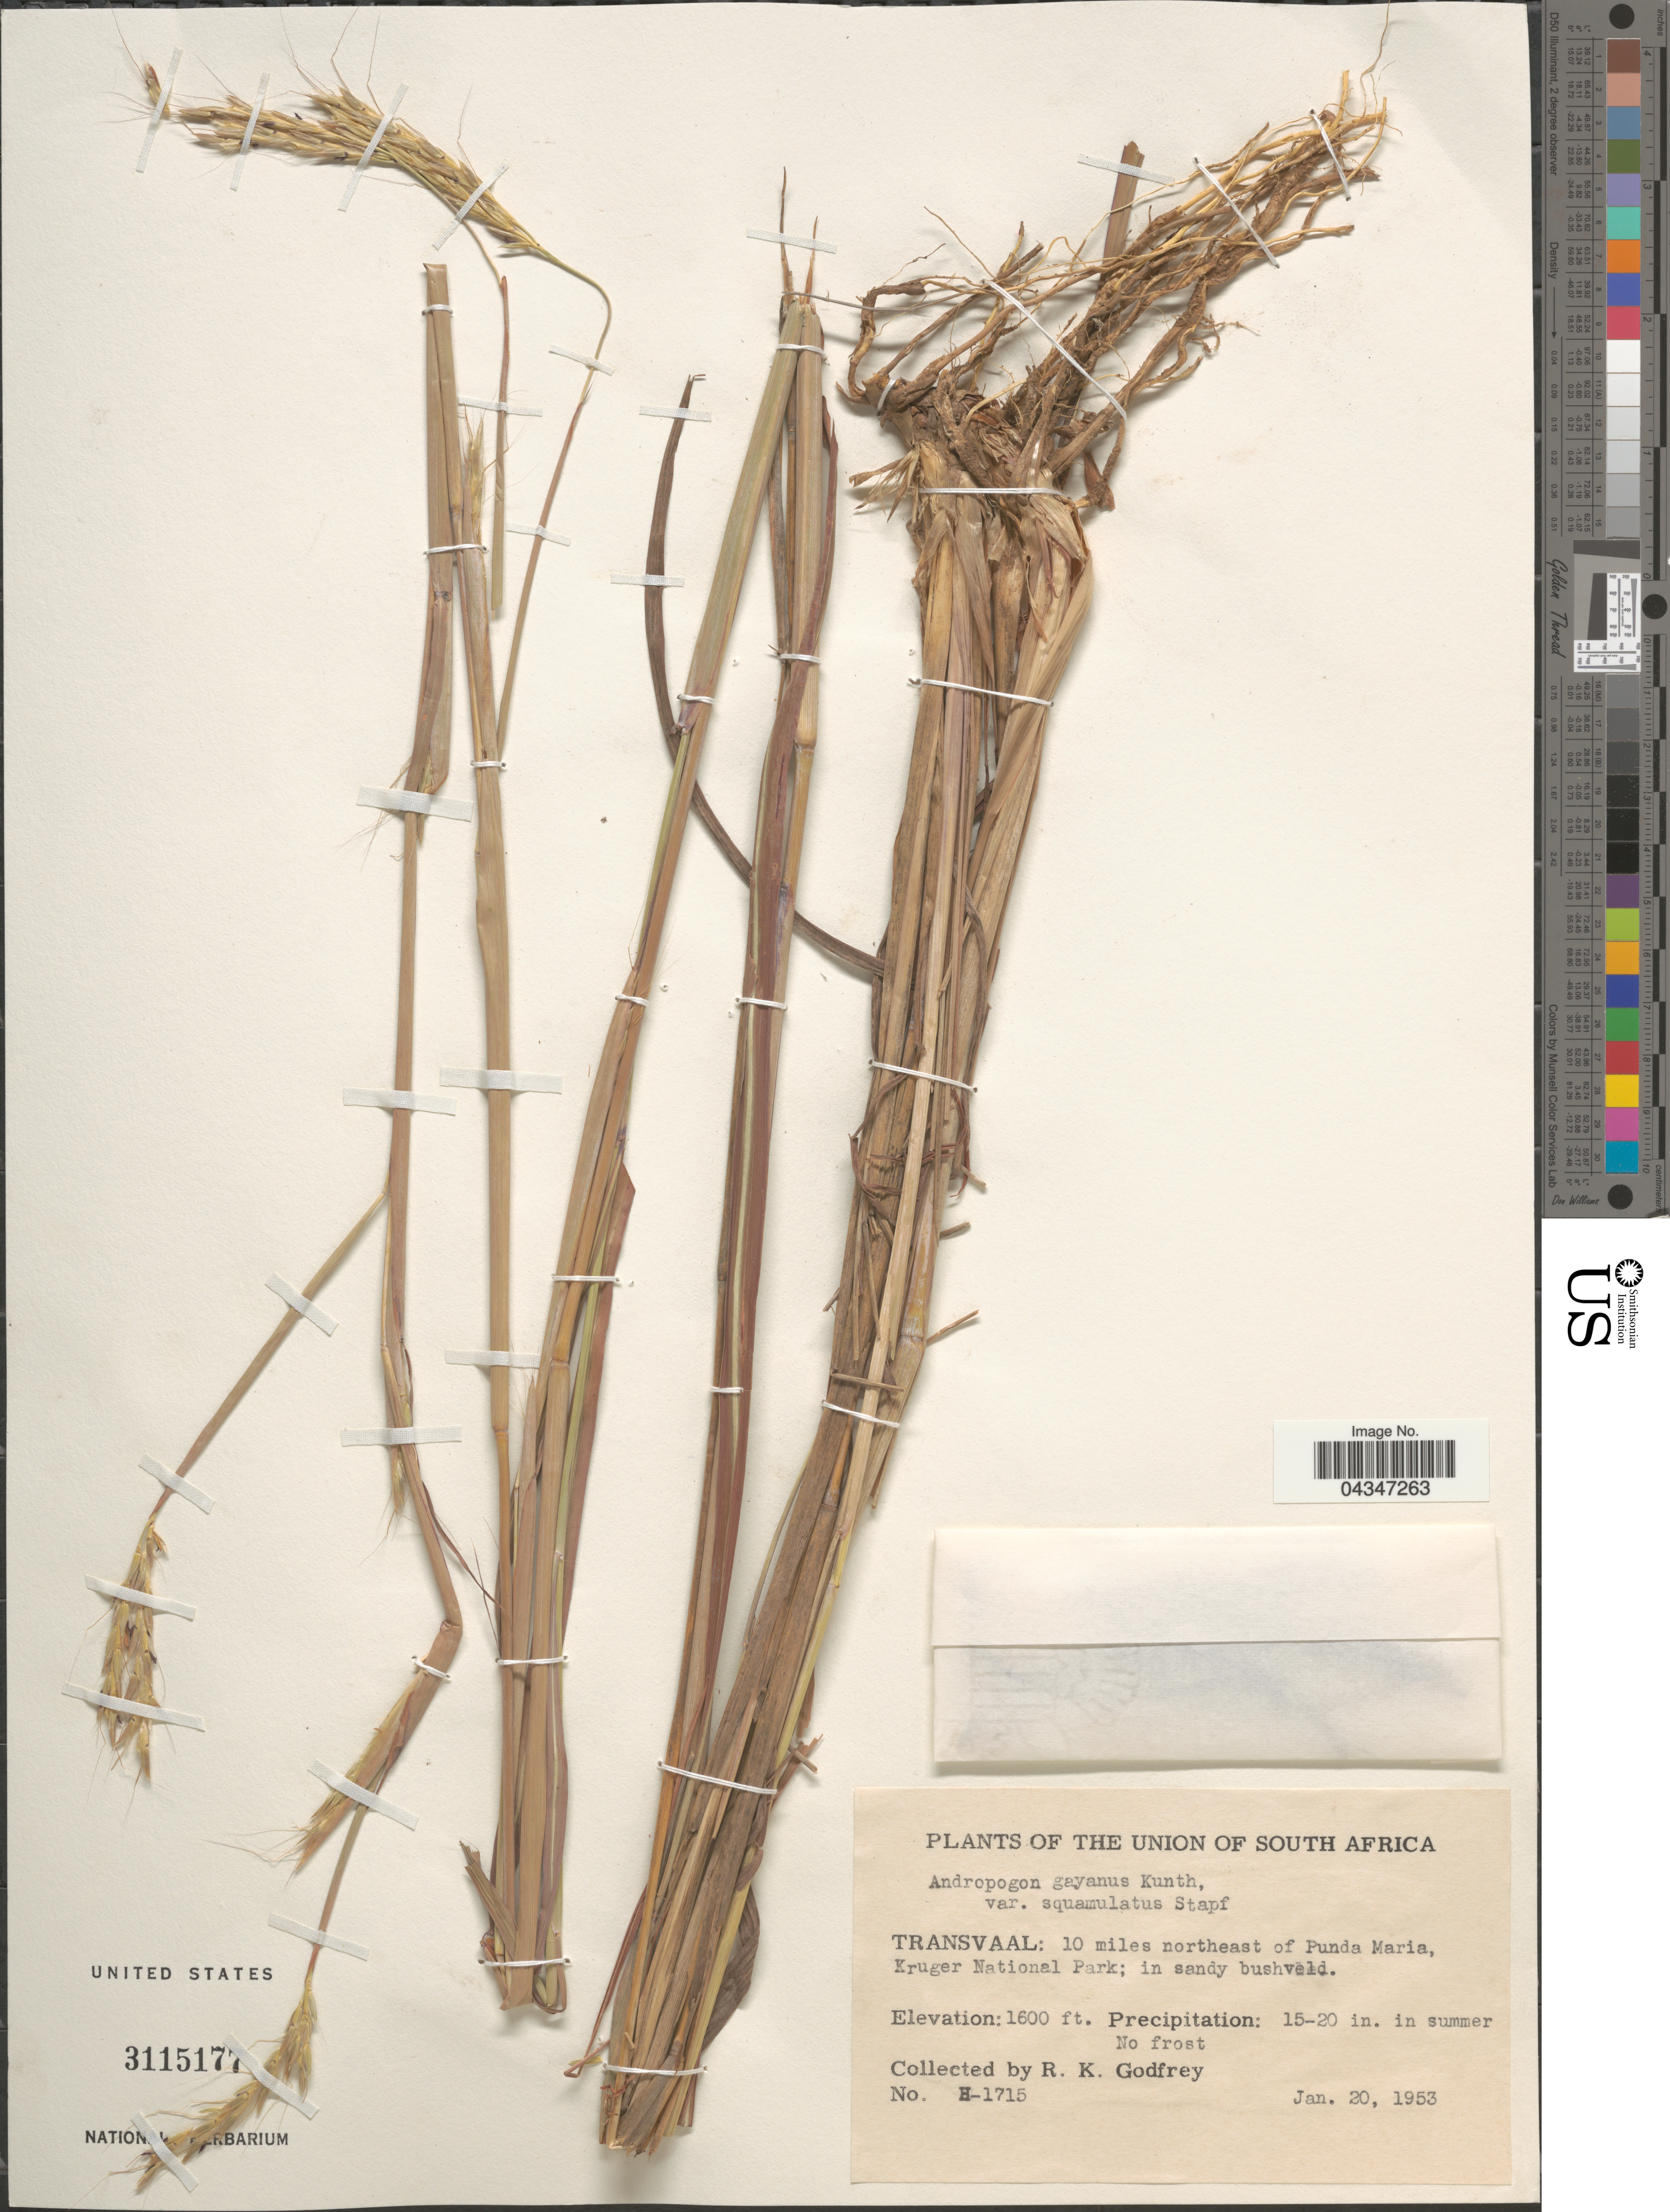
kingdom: Plantae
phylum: Tracheophyta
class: Liliopsida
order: Poales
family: Poaceae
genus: Andropogon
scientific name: Andropogon gayanus var. polycladus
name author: (Hack.) Clayton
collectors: R. K. Godfrey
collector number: H-1715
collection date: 1953-01-20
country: South Africa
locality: Union of South Africa. Transvaal: 10 miles northeast of Punda Maria, Kruger National Park.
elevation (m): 488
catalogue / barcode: US 3115177